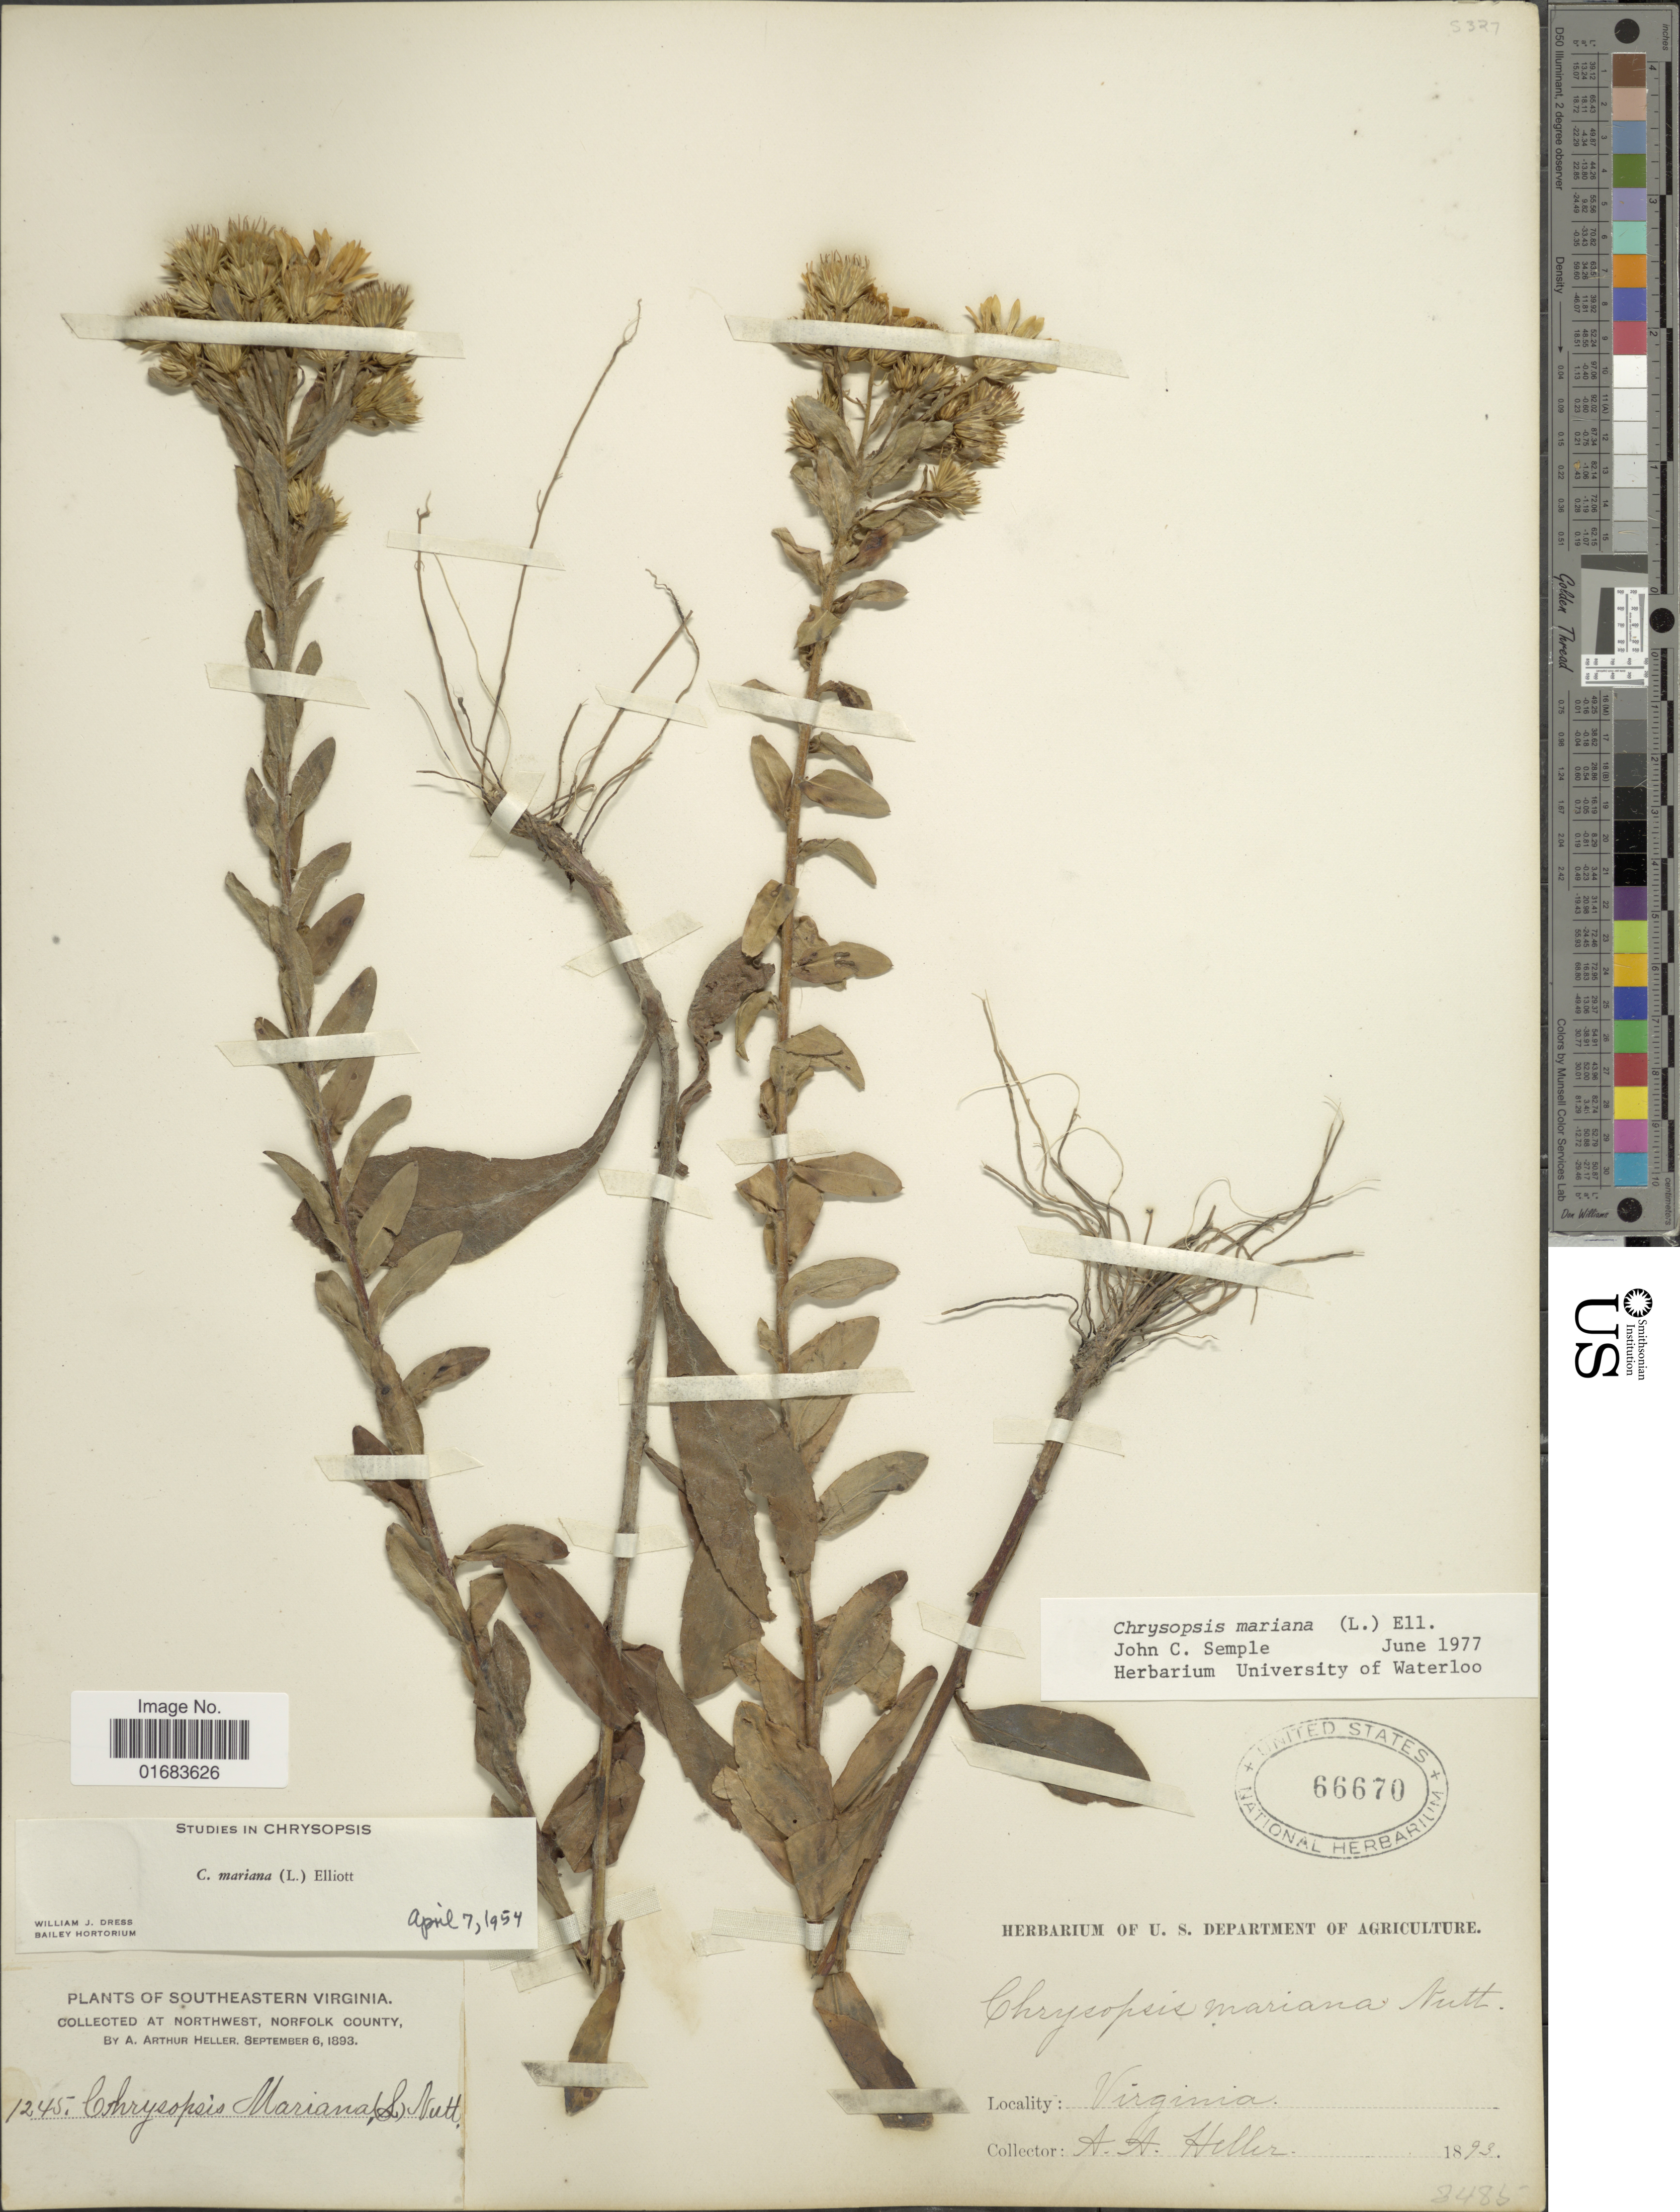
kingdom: Plantae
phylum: Tracheophyta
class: Magnoliopsida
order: Asterales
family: Asteraceae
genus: Chrysopsis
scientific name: Chrysopsis mariana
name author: (L.) Elliott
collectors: A. A. Heller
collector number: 1245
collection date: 1893-09-06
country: United States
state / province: Virginia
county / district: City of Norfolk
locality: Southeast Virginia, Northwest, Norfolk county.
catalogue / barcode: US 66670